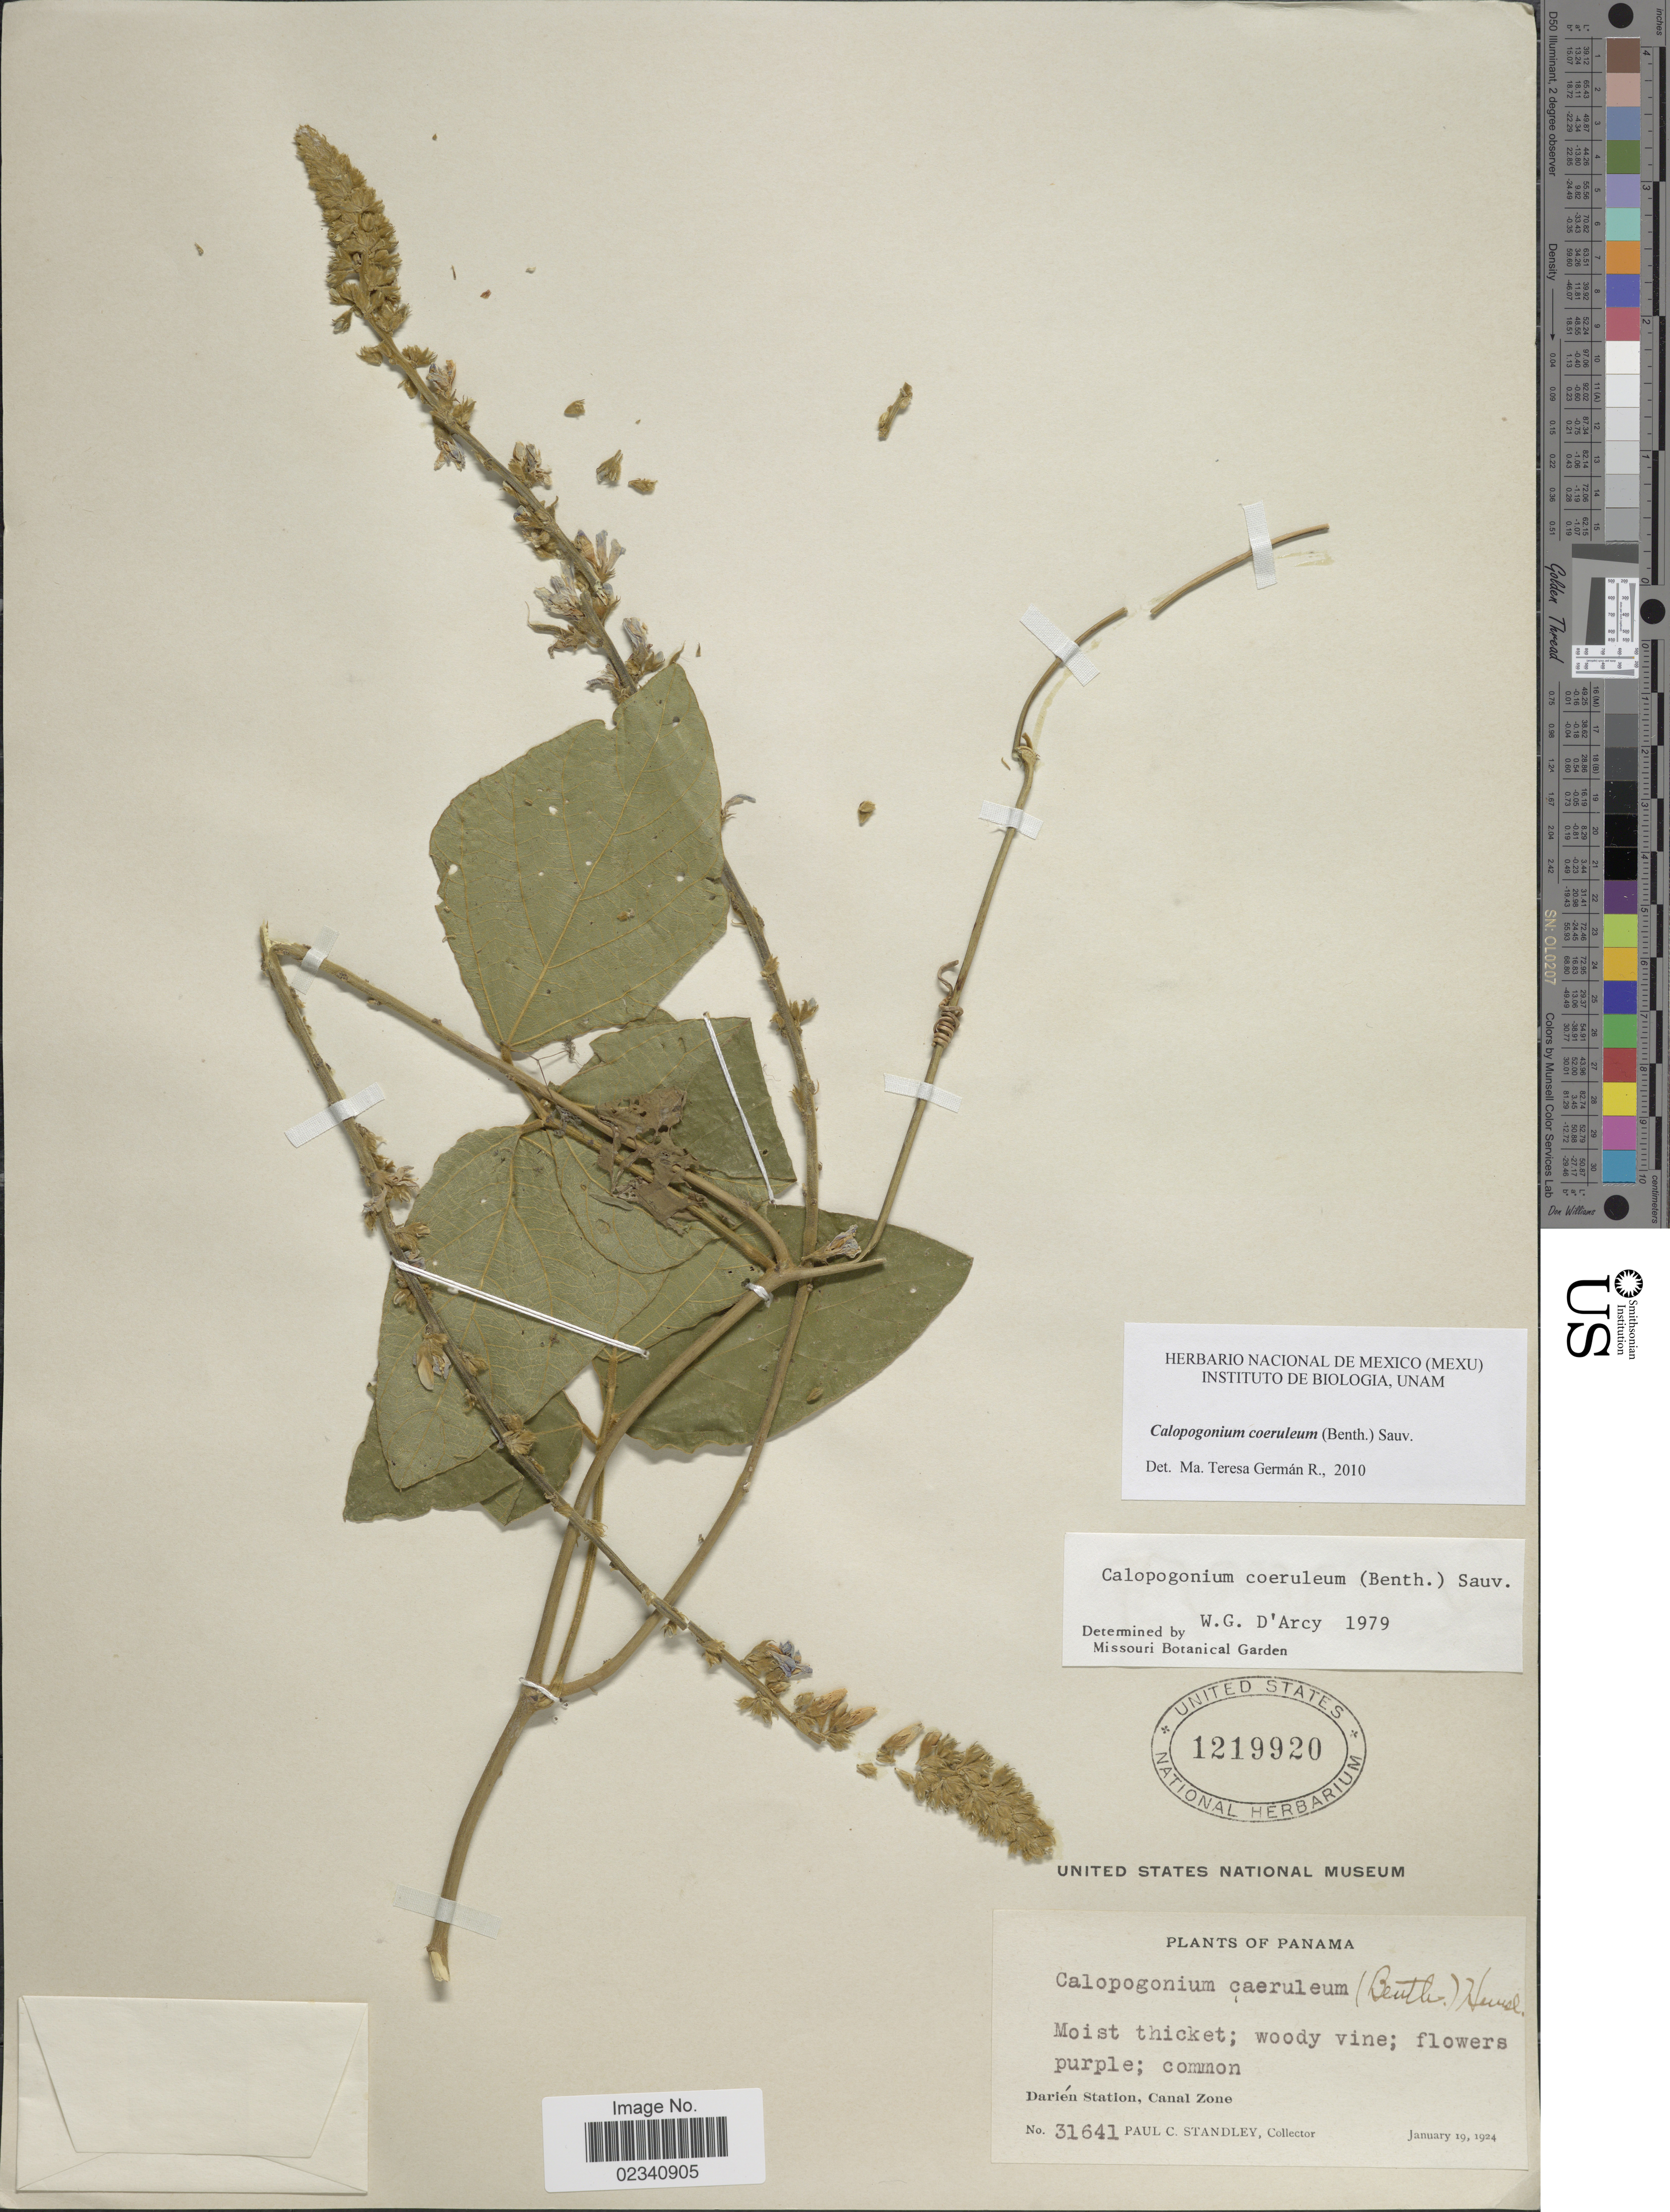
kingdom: Plantae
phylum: Tracheophyta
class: Magnoliopsida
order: Fabales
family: Fabaceae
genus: Calopogonium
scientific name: Calopogonium caeruleum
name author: (Benth.) C. Wright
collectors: P. C. Standley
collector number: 31641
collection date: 1924-01-19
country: Panama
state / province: Colón / Panamá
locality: Darien Station, Canal Zone. Panama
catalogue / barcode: US 1219920